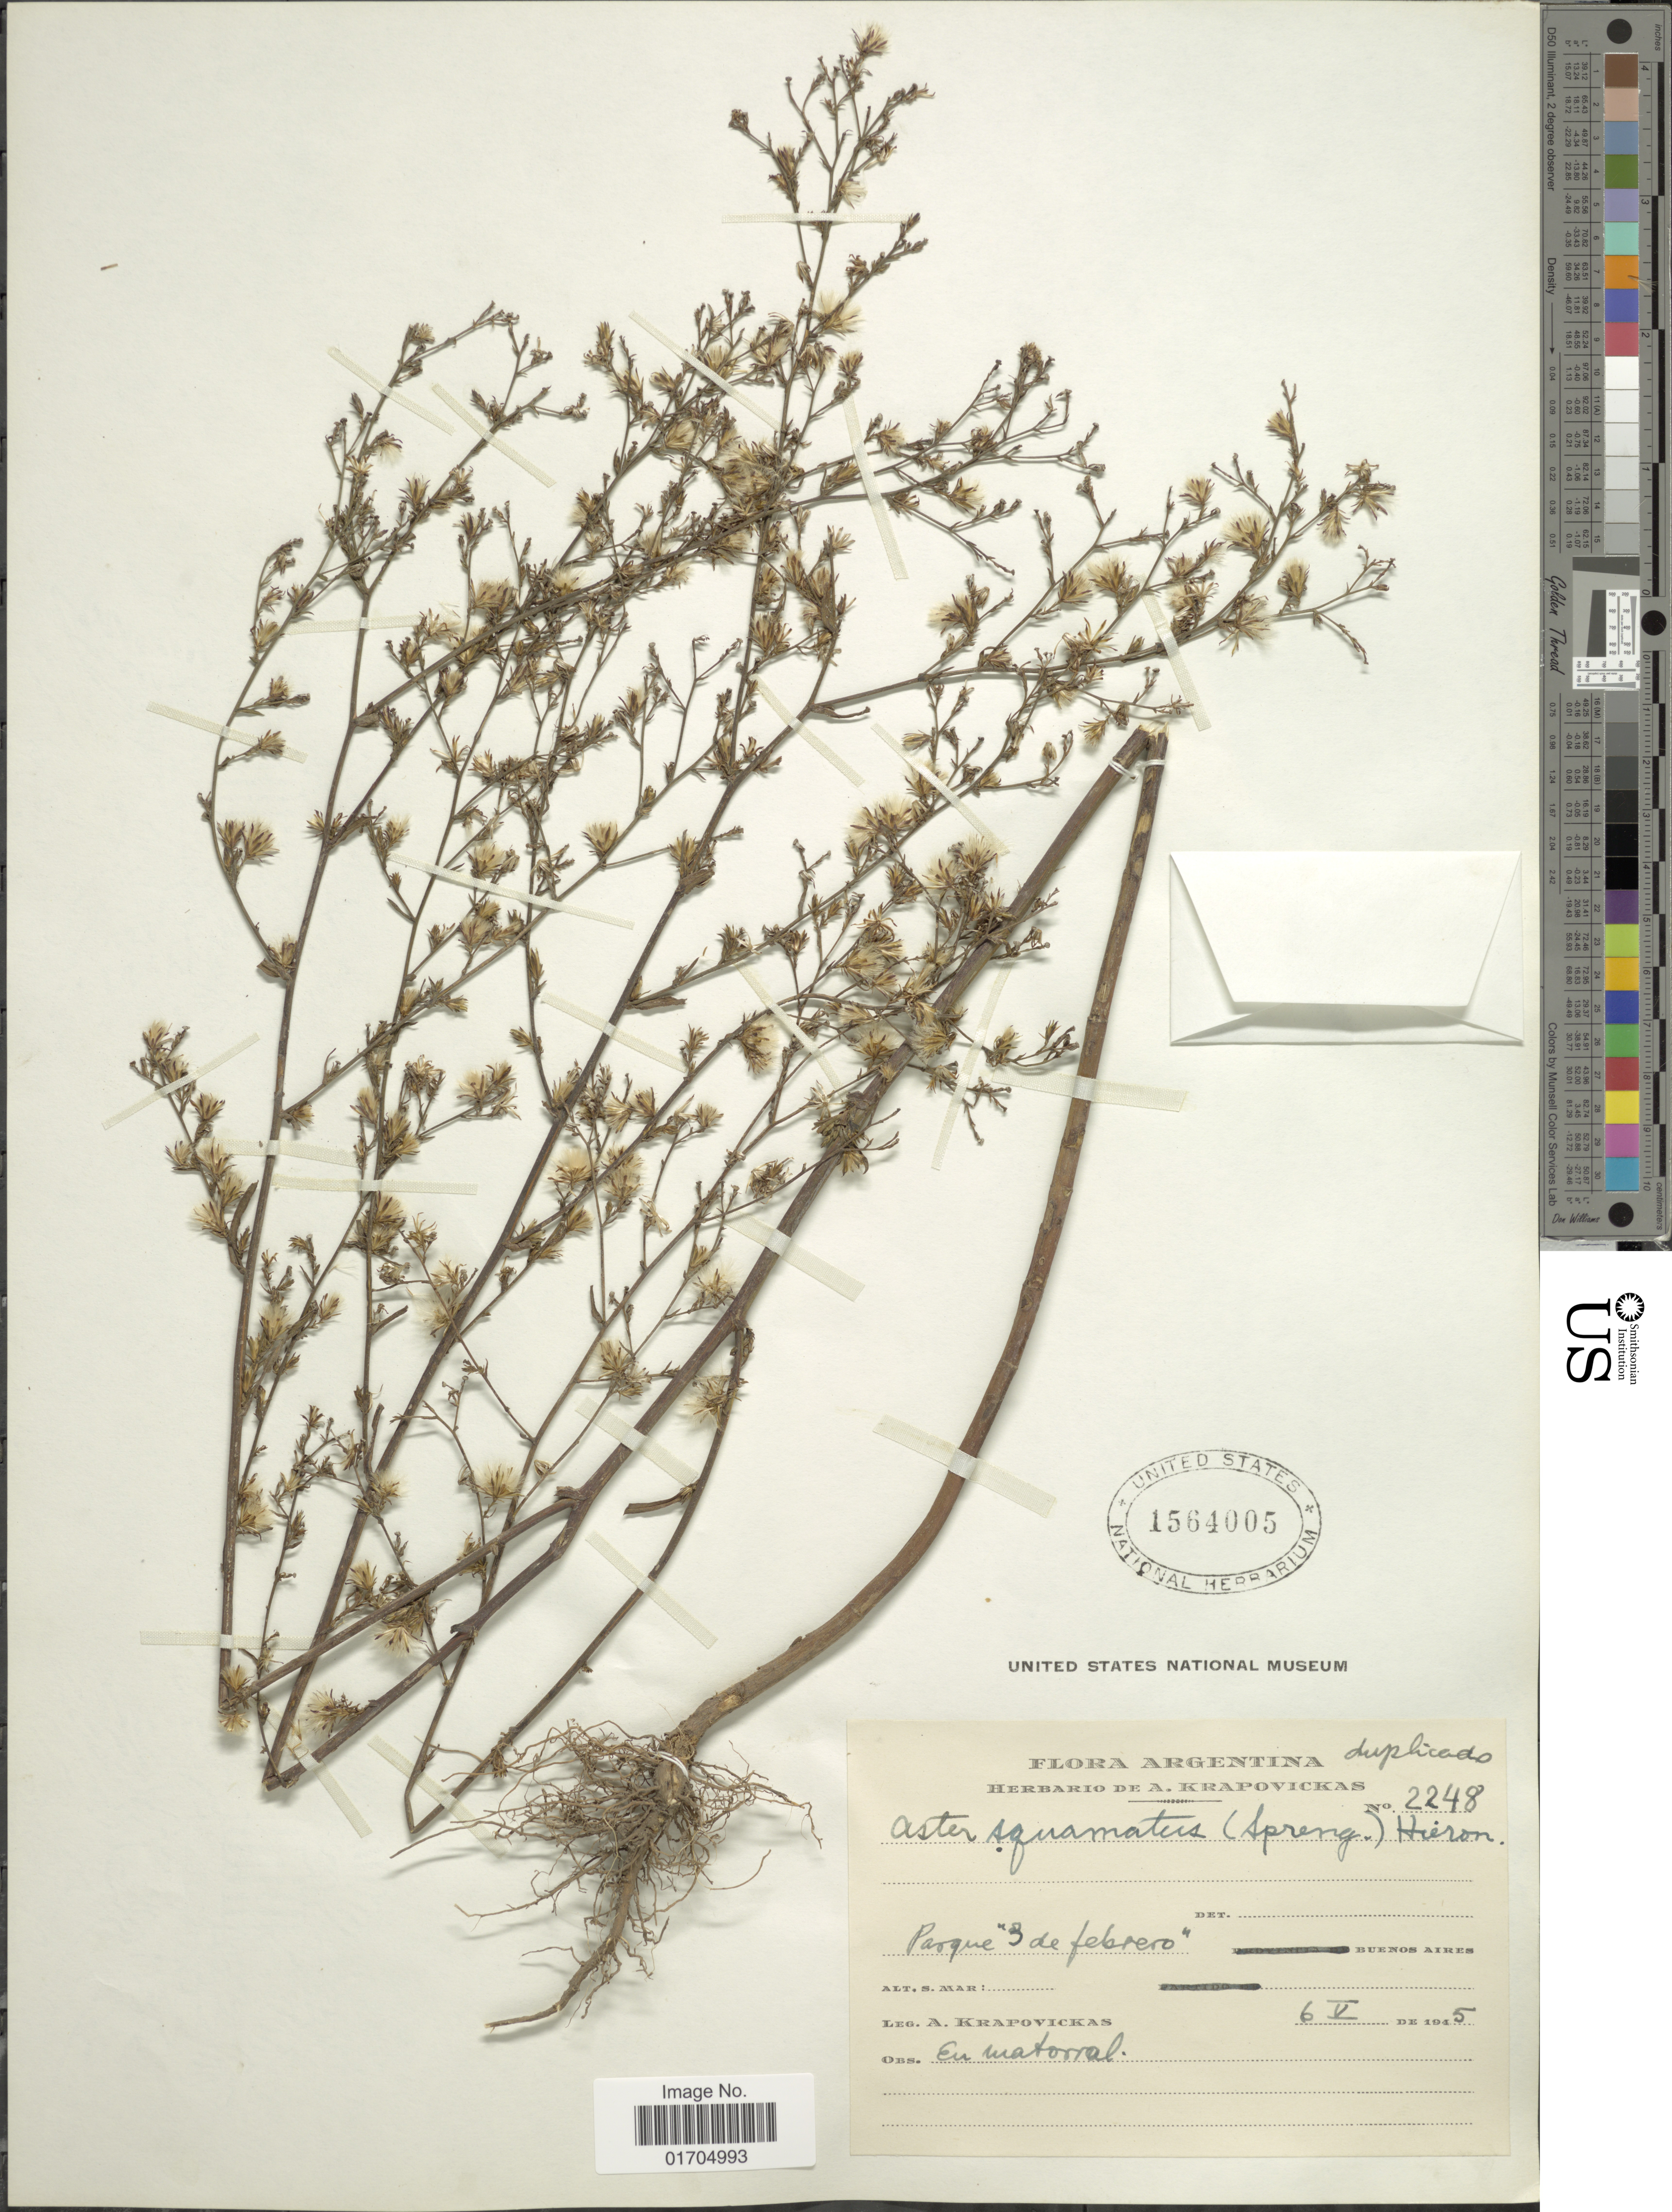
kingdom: Plantae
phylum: Tracheophyta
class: Magnoliopsida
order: Asterales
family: Asteraceae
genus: Symphyotrichum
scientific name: Symphyotrichum squamatum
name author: (Spreng.) G.L. Nesom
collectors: A. Krapovickas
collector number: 2248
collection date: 1945-05-06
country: Argentina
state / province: Buenos Aires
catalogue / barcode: US 1564005